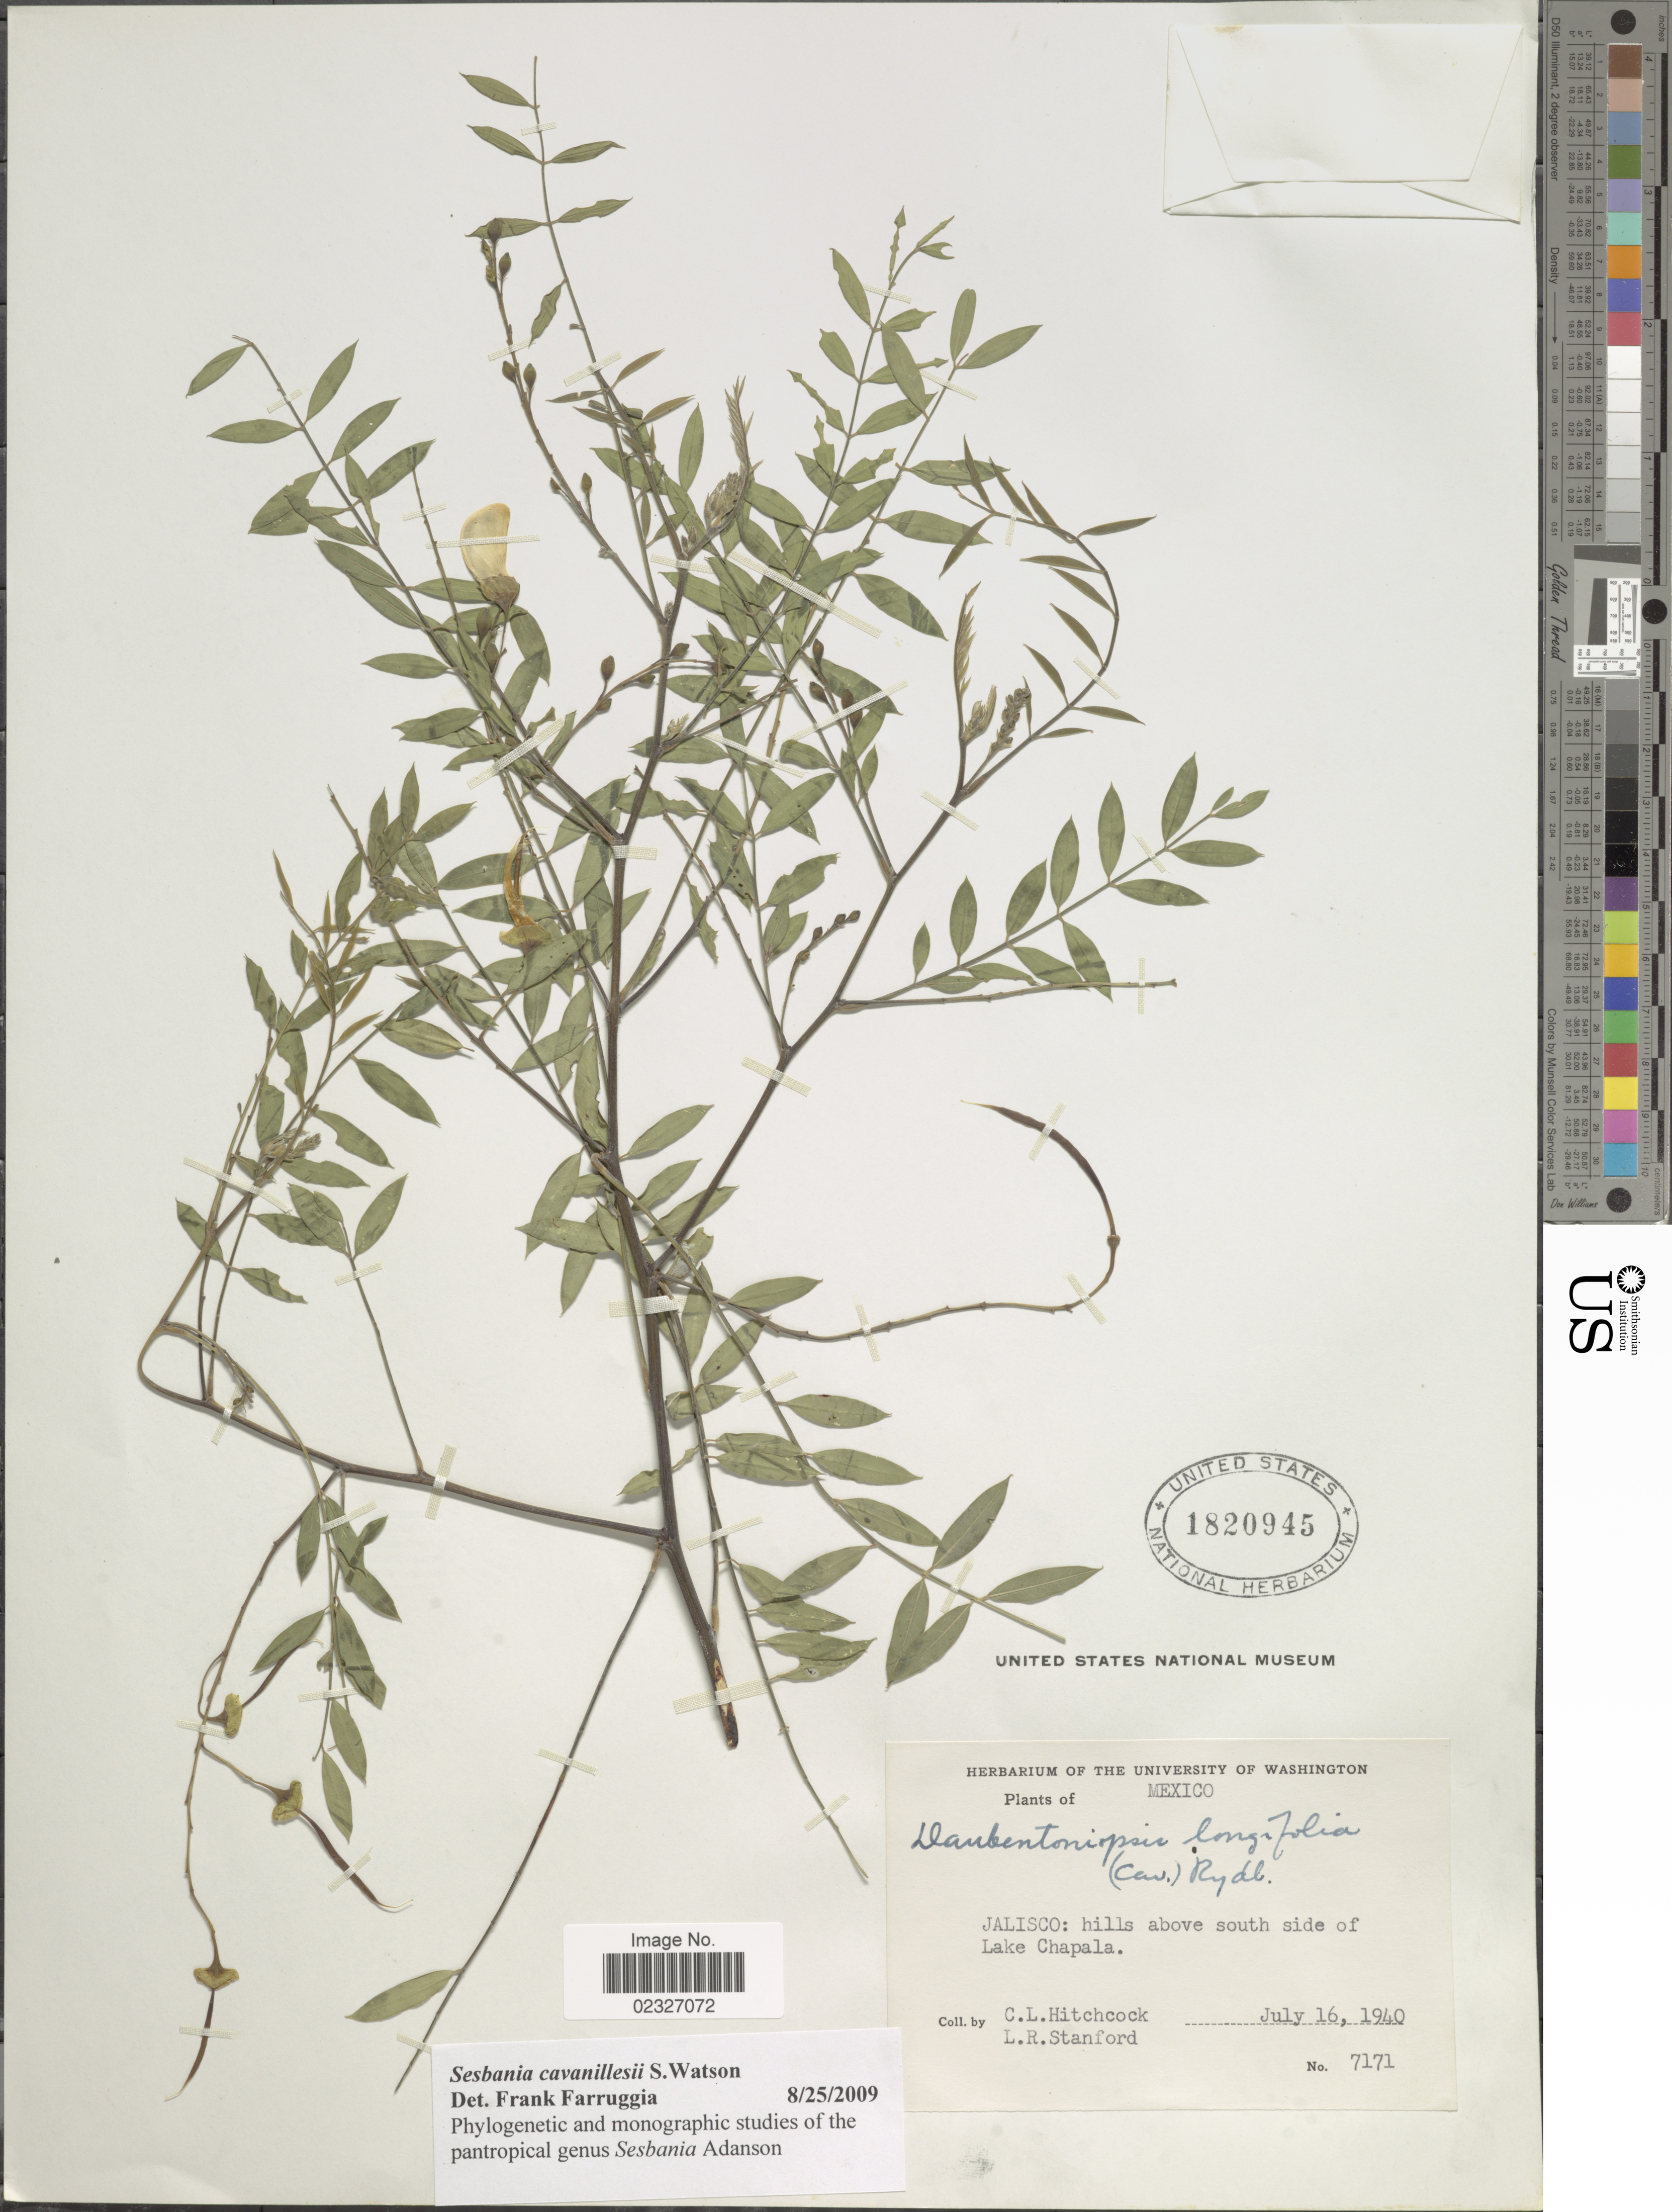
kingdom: Plantae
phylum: Tracheophyta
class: Magnoliopsida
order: Fabales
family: Fabaceae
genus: Sesbania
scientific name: Sesbania cavanillesii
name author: S. Watson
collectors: C. L. Hitchcock & L. Standford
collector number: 7171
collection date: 1940-07-16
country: Mexico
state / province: Jalisco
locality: Hills above south side of Lake Chapala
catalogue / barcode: US 1820945